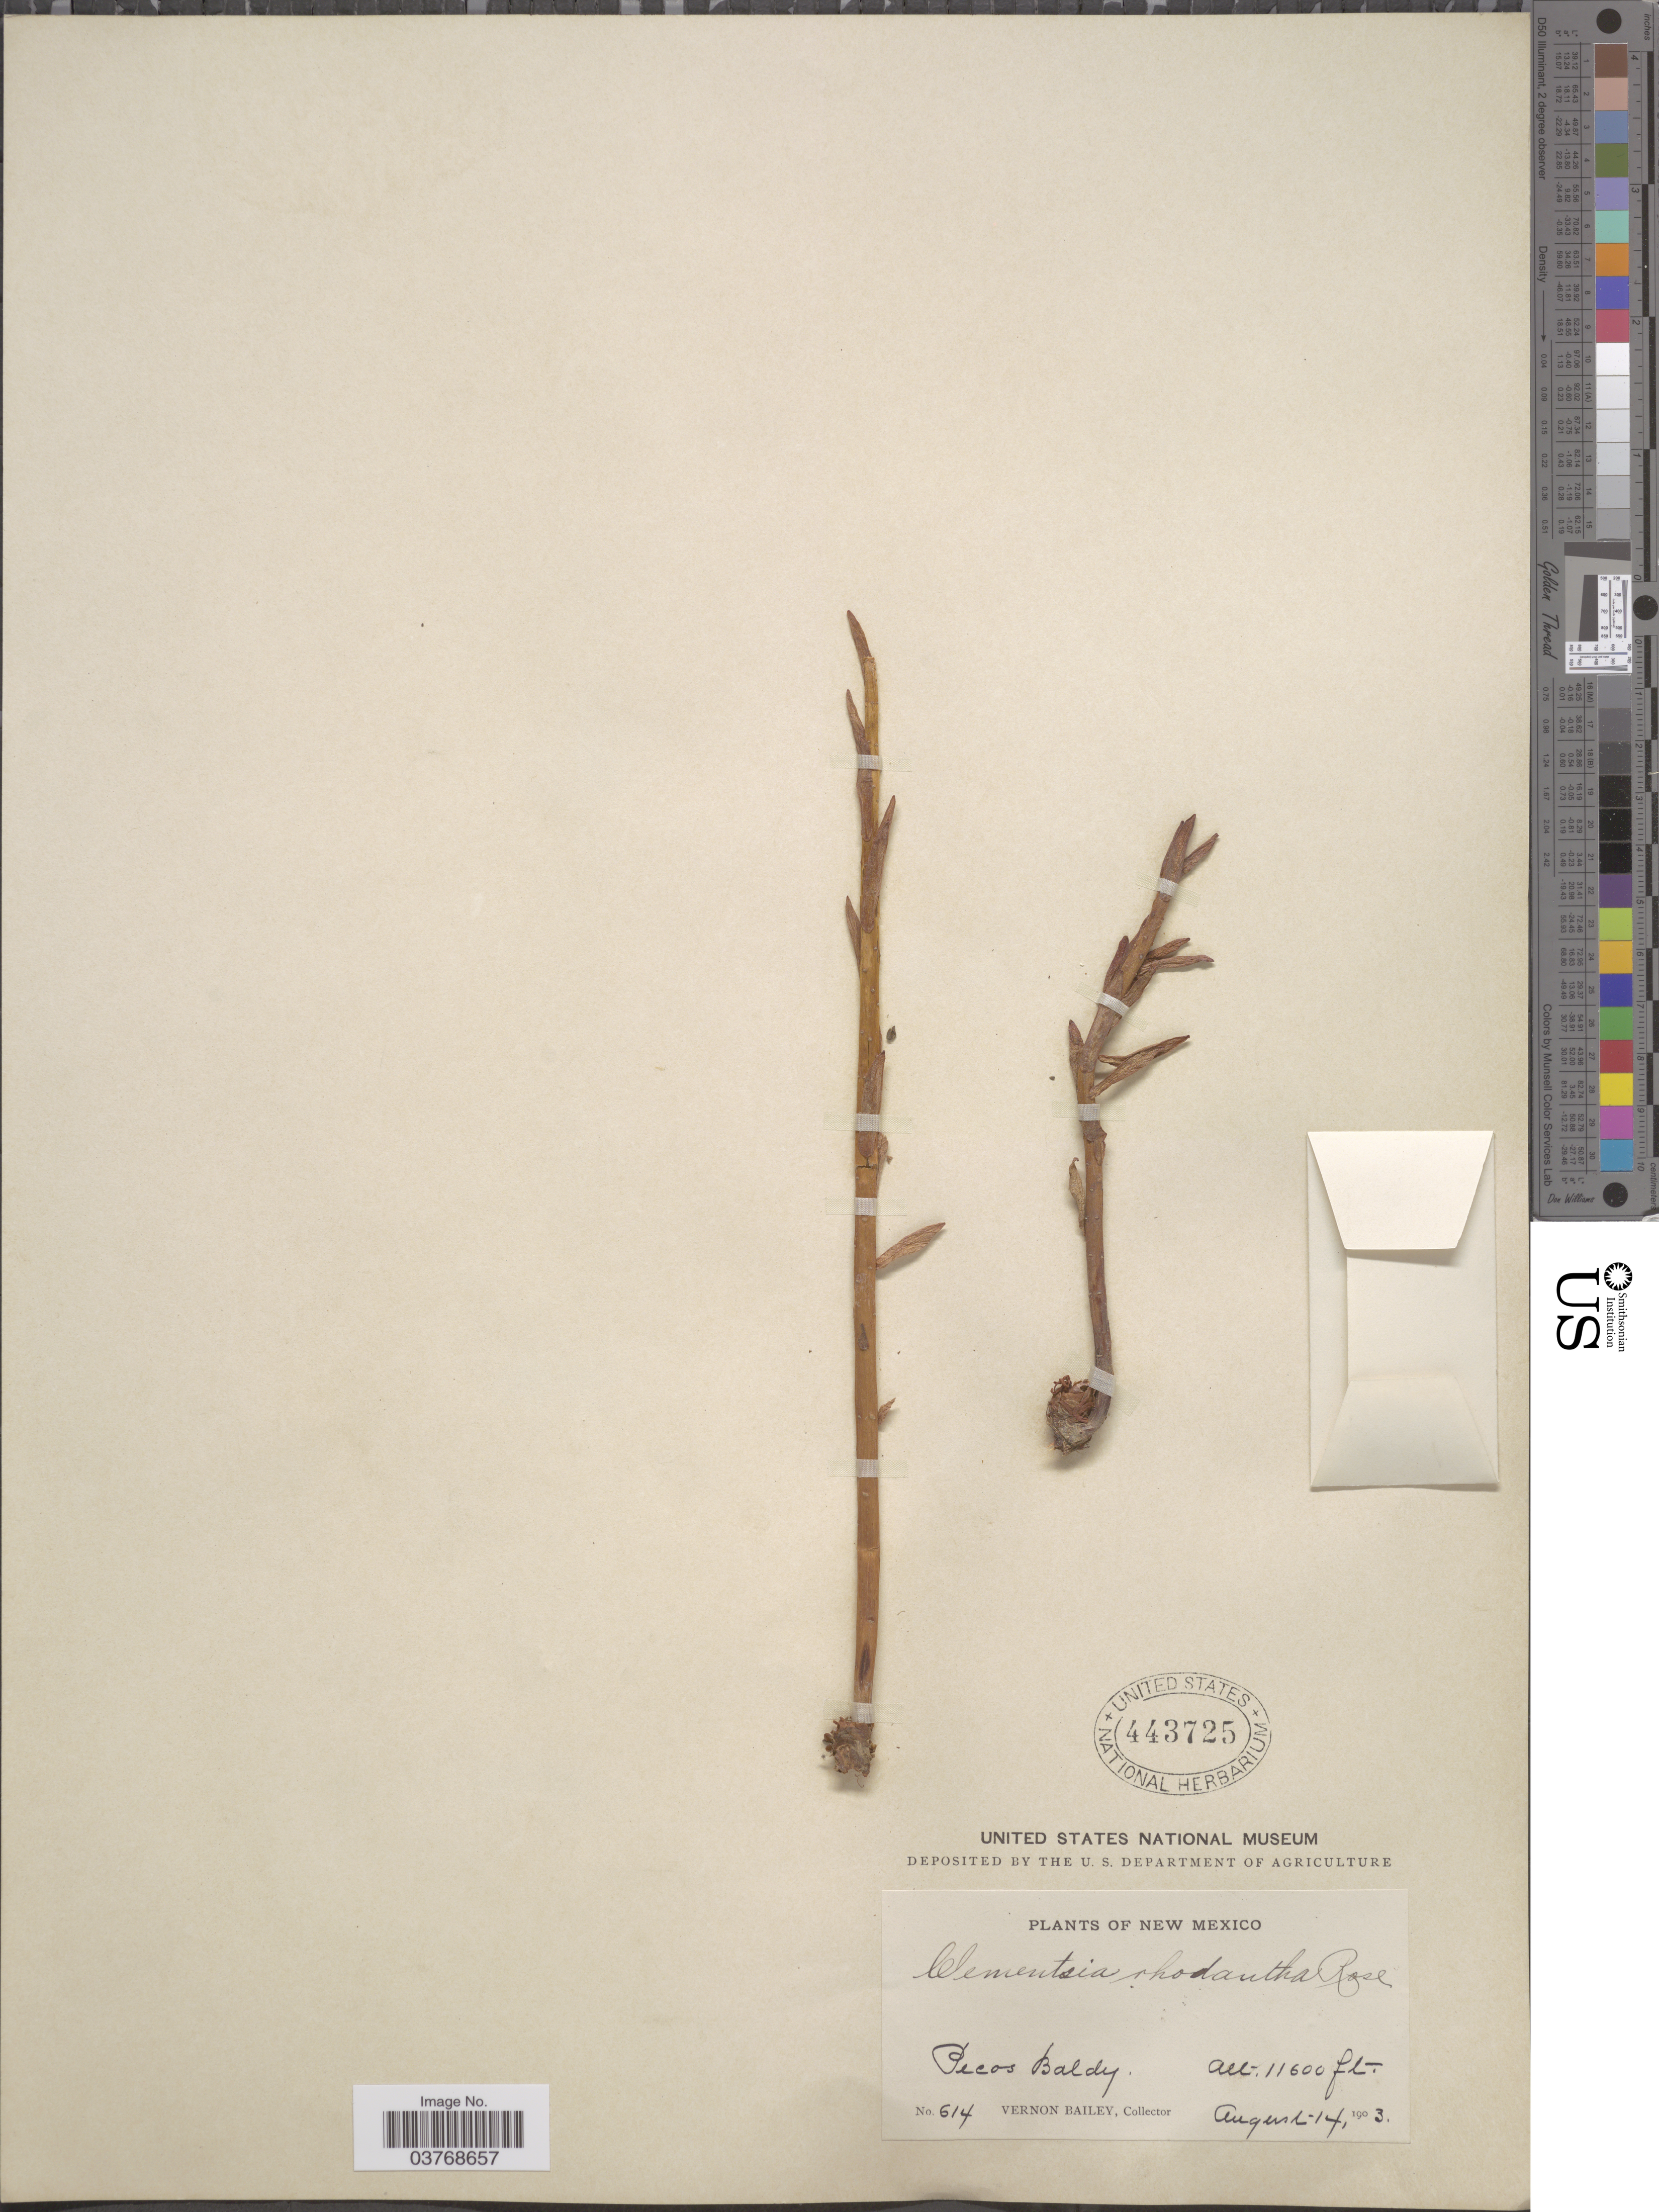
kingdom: Plantae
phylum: Tracheophyta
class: Magnoliopsida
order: Saxifragales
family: Crassulaceae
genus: Rhodiola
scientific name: Rhodiola rhodantha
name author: (A. Gray) H. Jacobsen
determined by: Strong, Mark T., (BOT), Smithsonian Institution - National Museum of Natural History (UNITED STATES)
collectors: V. O. Bailey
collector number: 614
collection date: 1903-08-14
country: United States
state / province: New Mexico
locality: Pecos Baldy.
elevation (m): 3536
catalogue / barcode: US 443725